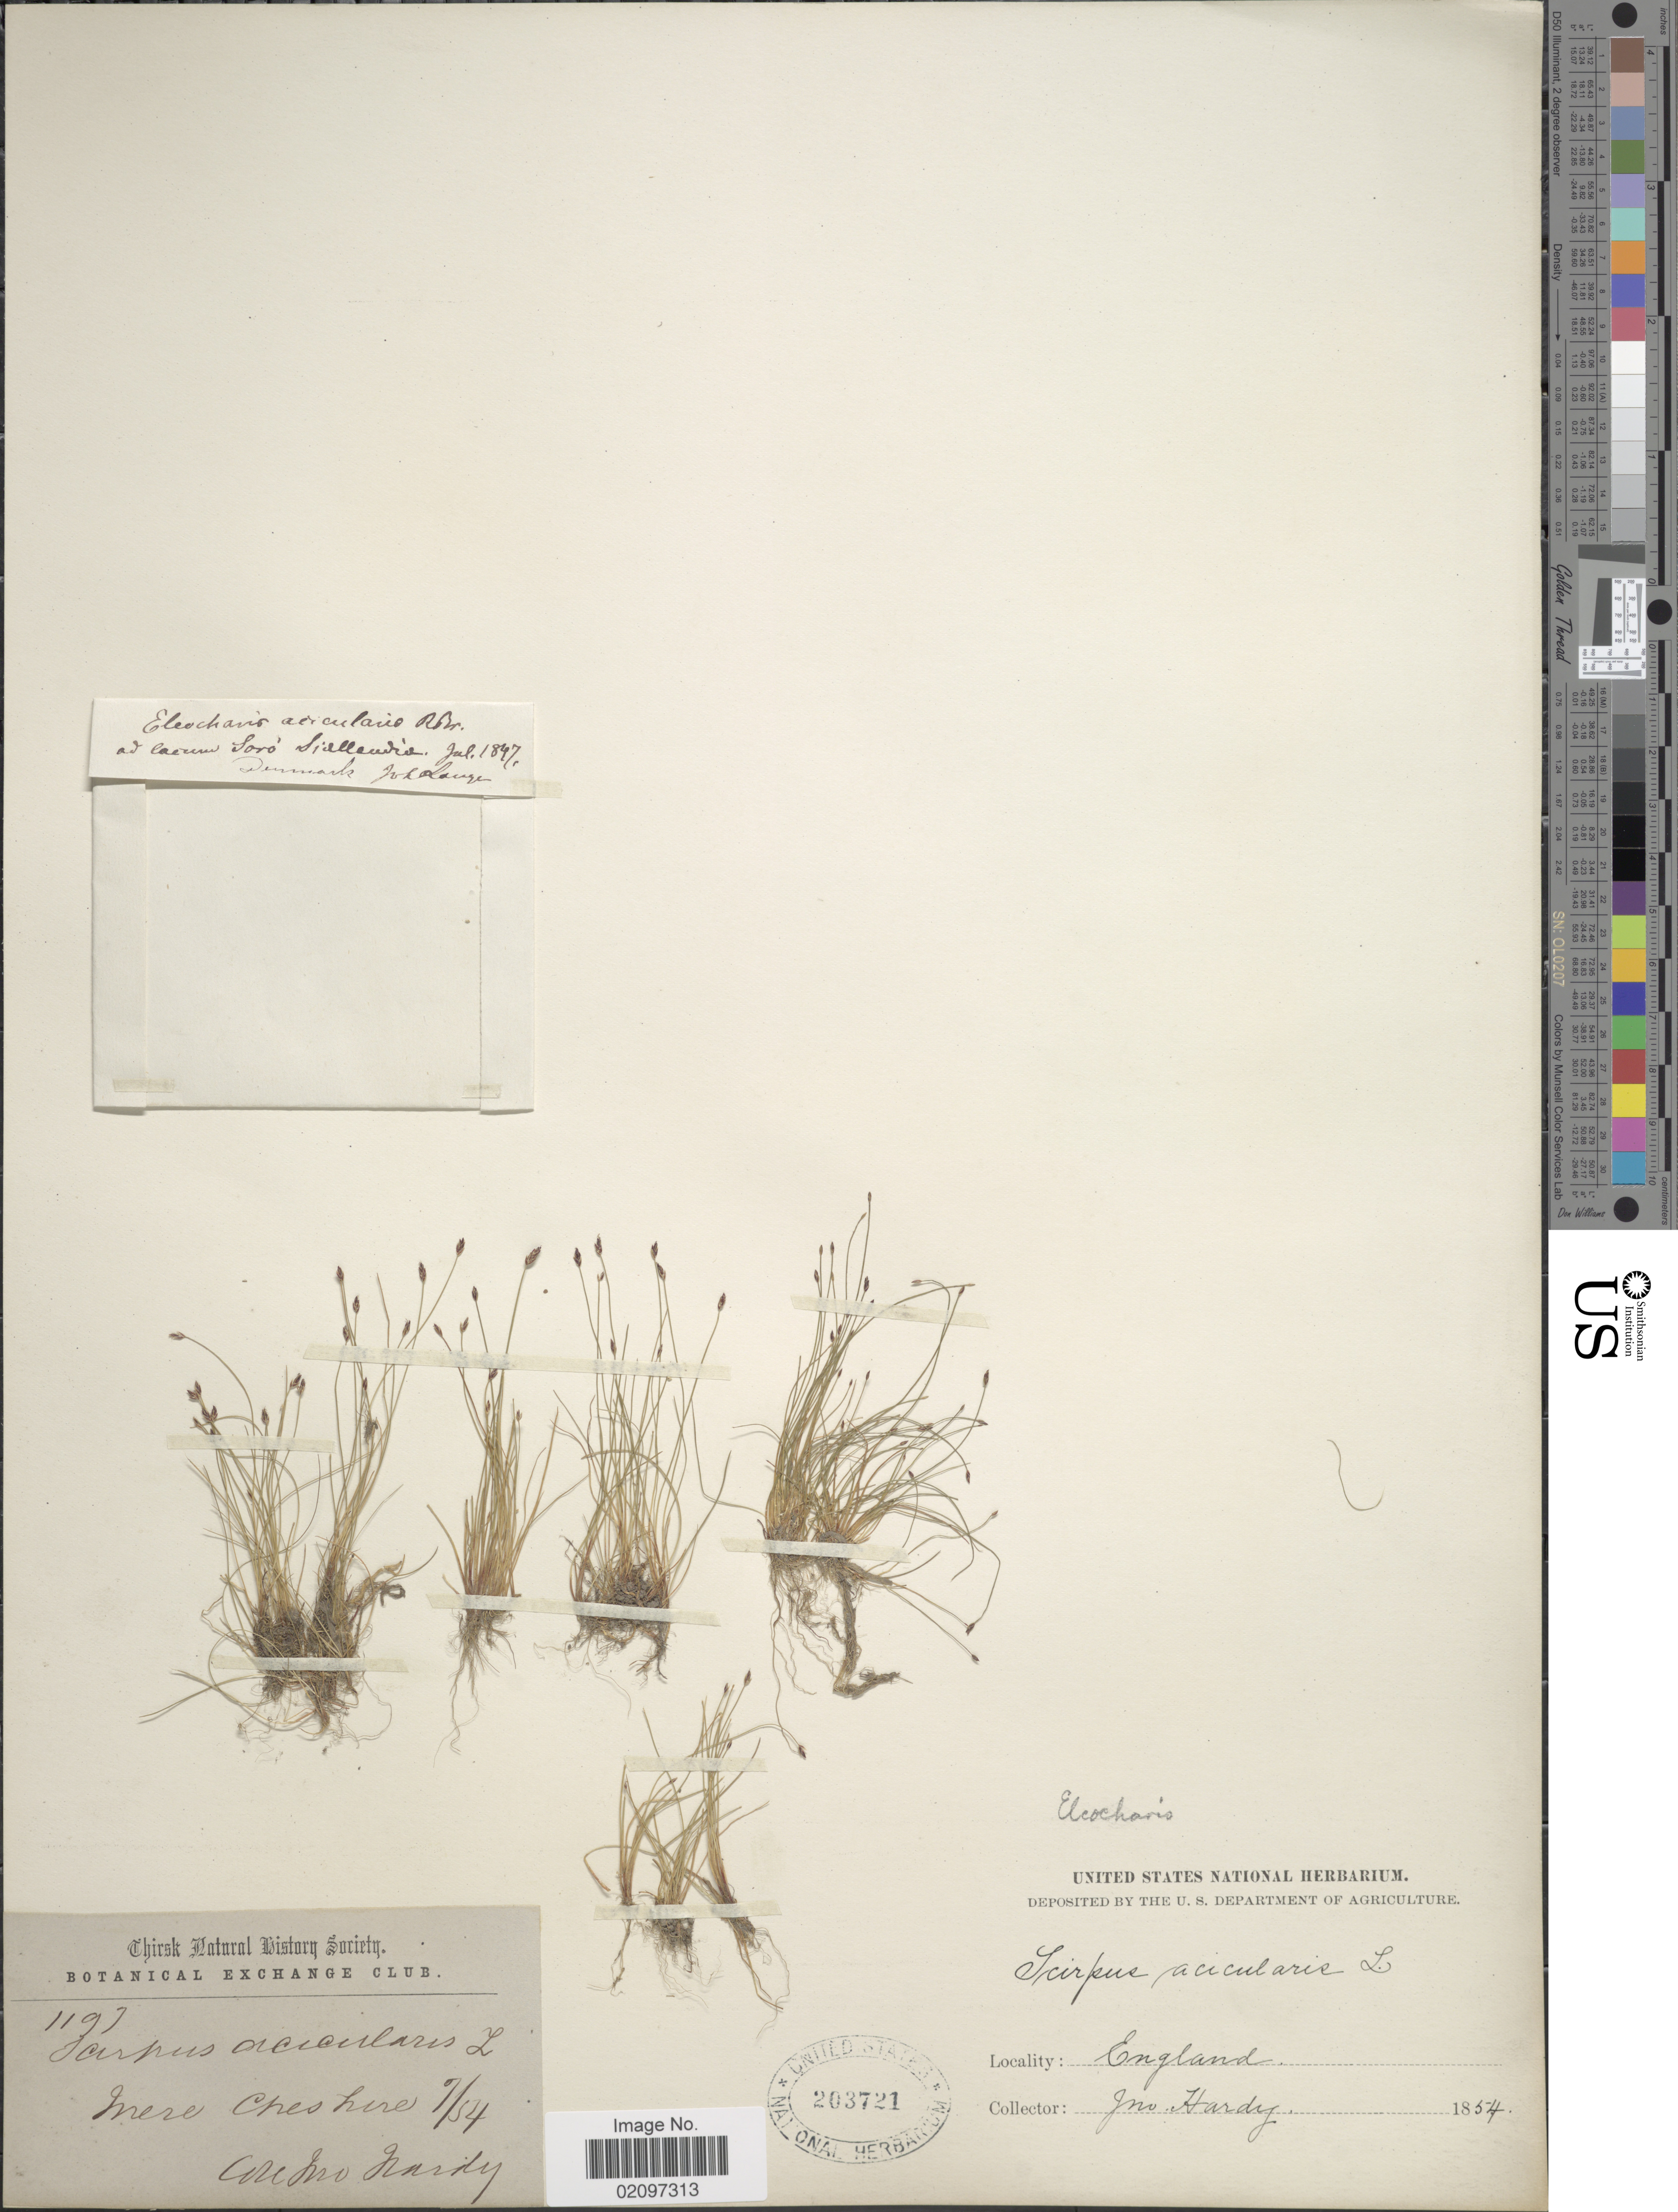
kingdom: Plantae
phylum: Tracheophyta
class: Liliopsida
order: Poales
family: Cyperaceae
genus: Eleocharis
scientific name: Eleocharis acicularis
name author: (L.) Roem. & Schult.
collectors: J. Hardy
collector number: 1197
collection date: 1854-07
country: United Kingdom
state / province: England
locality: Mere, Cheshire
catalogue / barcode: US 203721